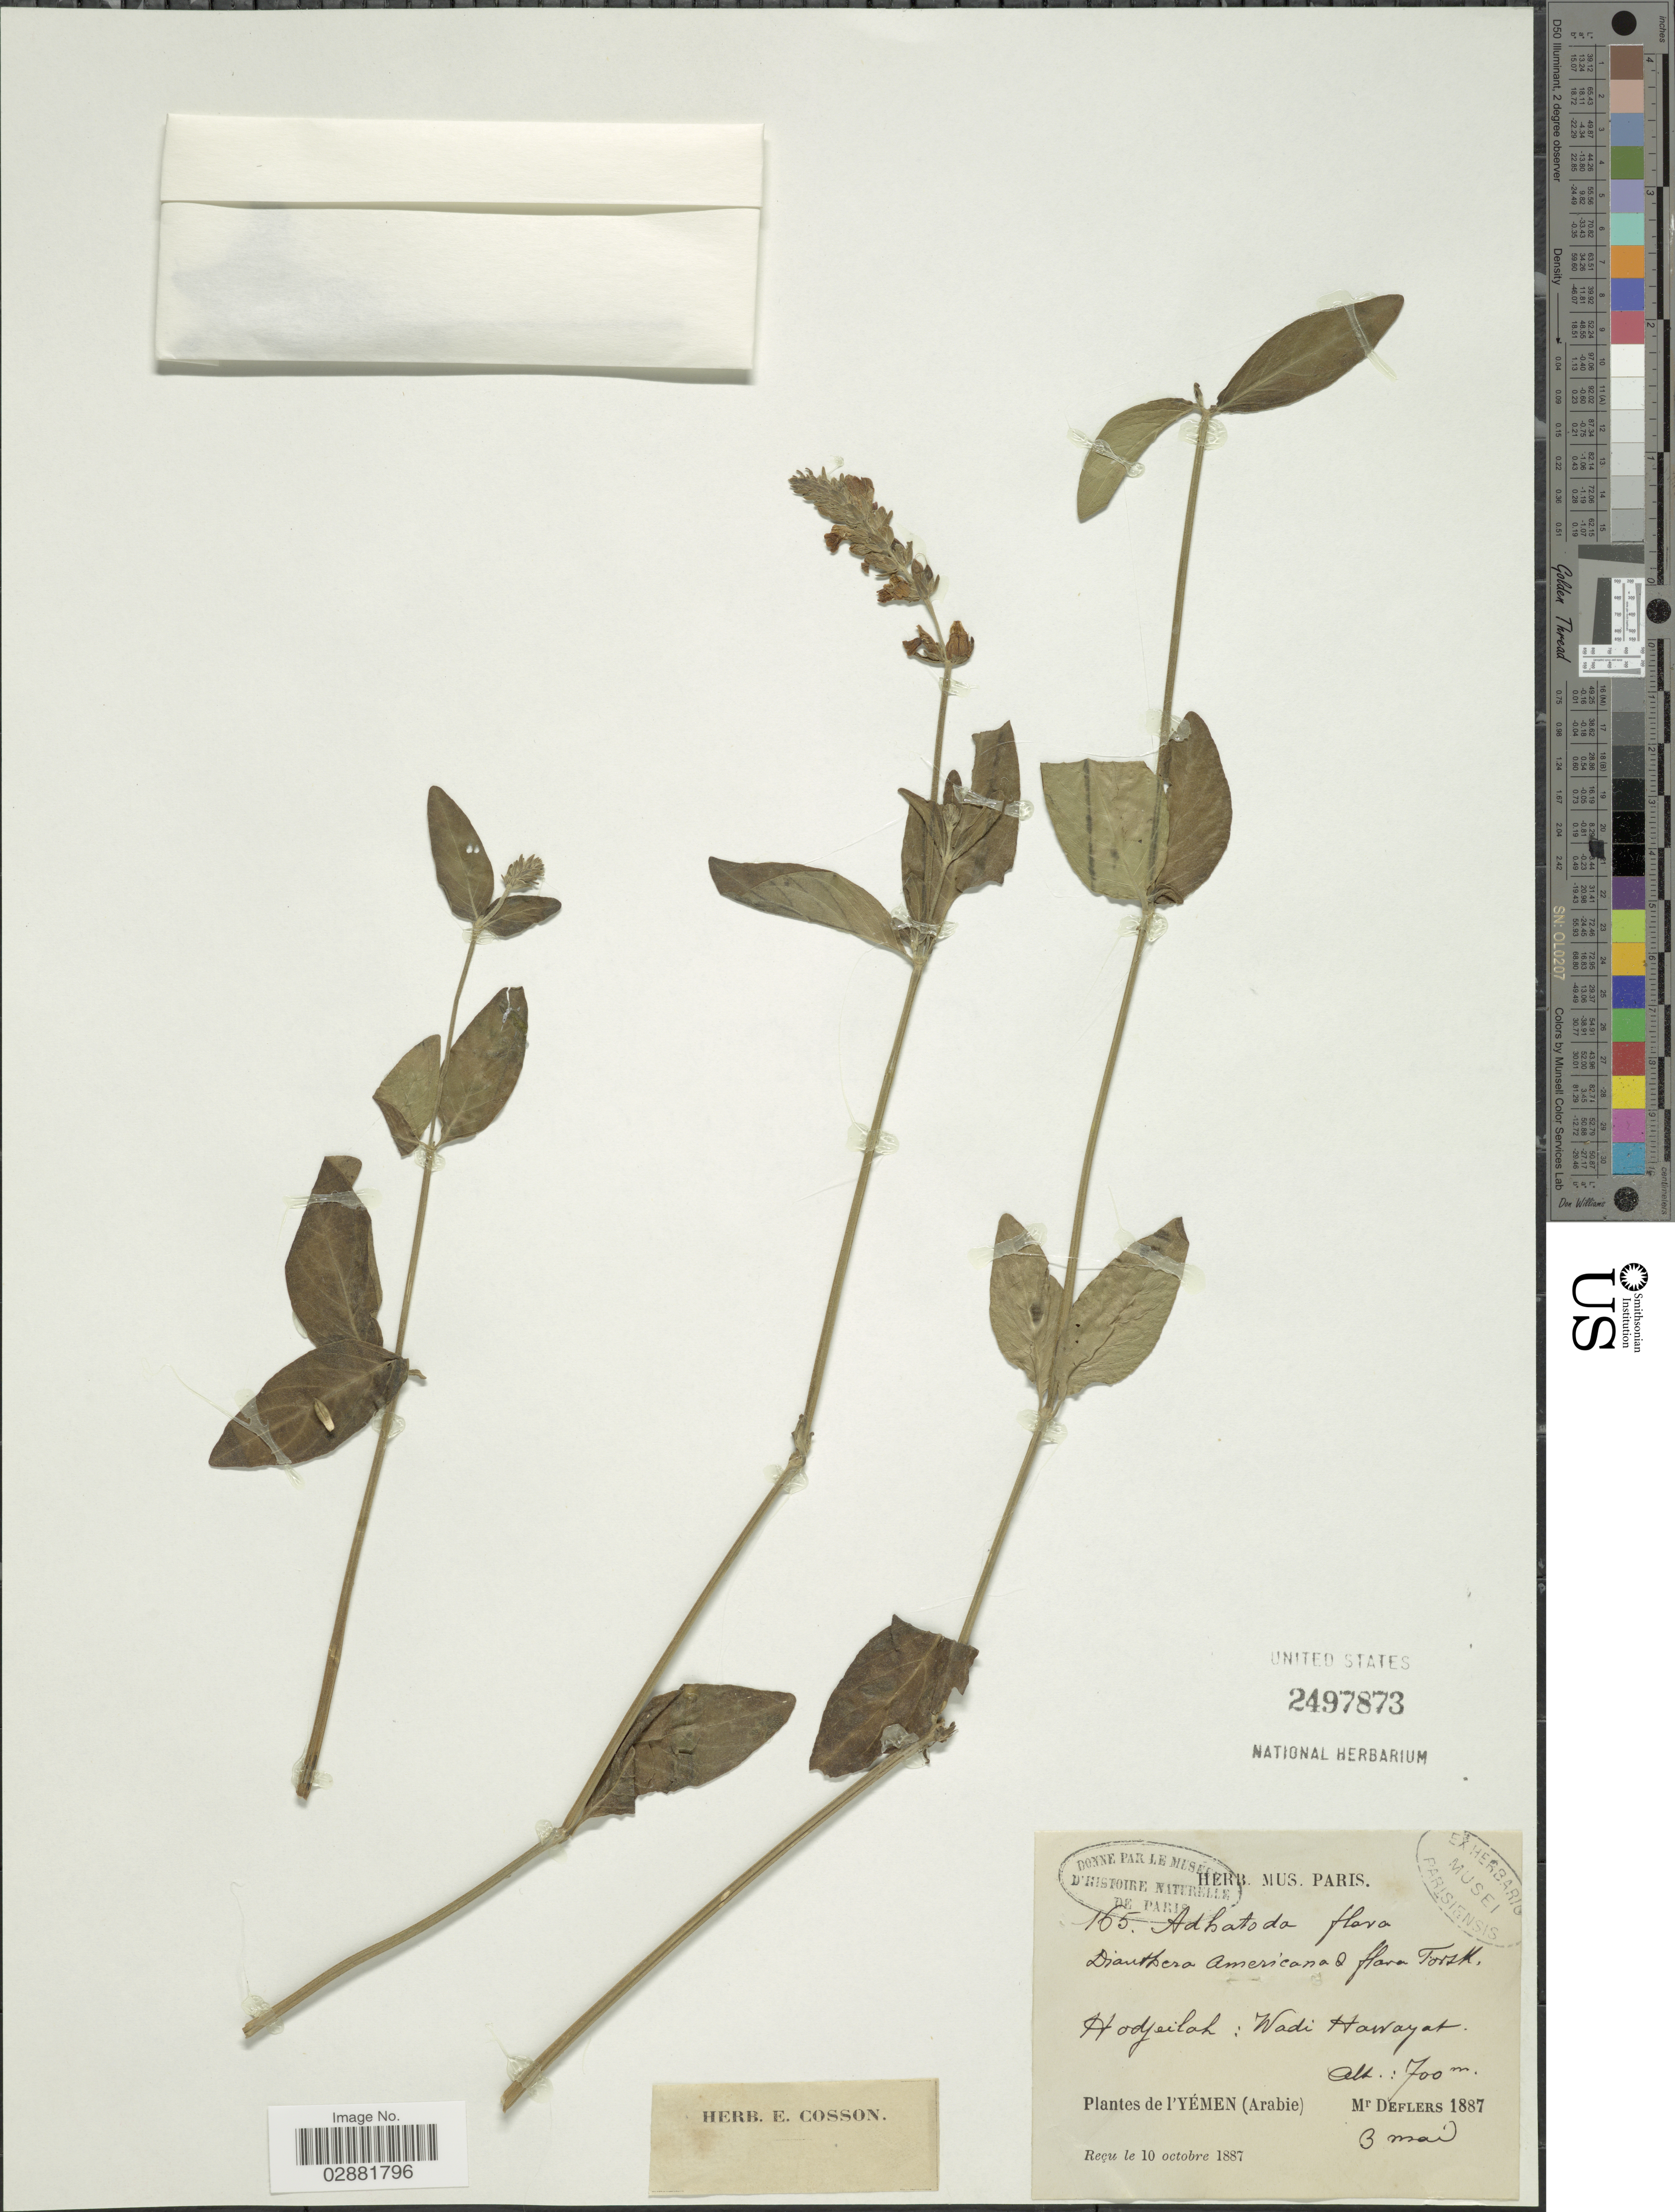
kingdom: Plantae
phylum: Tracheophyta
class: Magnoliopsida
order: Lamiales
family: Acanthaceae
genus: Justicia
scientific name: Justicia flava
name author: (Forssk.) Vahl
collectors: -. Deflers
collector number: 165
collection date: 1887-05-03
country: Yemen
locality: Hodjeilok, Wadi Hawayat, Arabie.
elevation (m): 700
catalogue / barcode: US 2497873